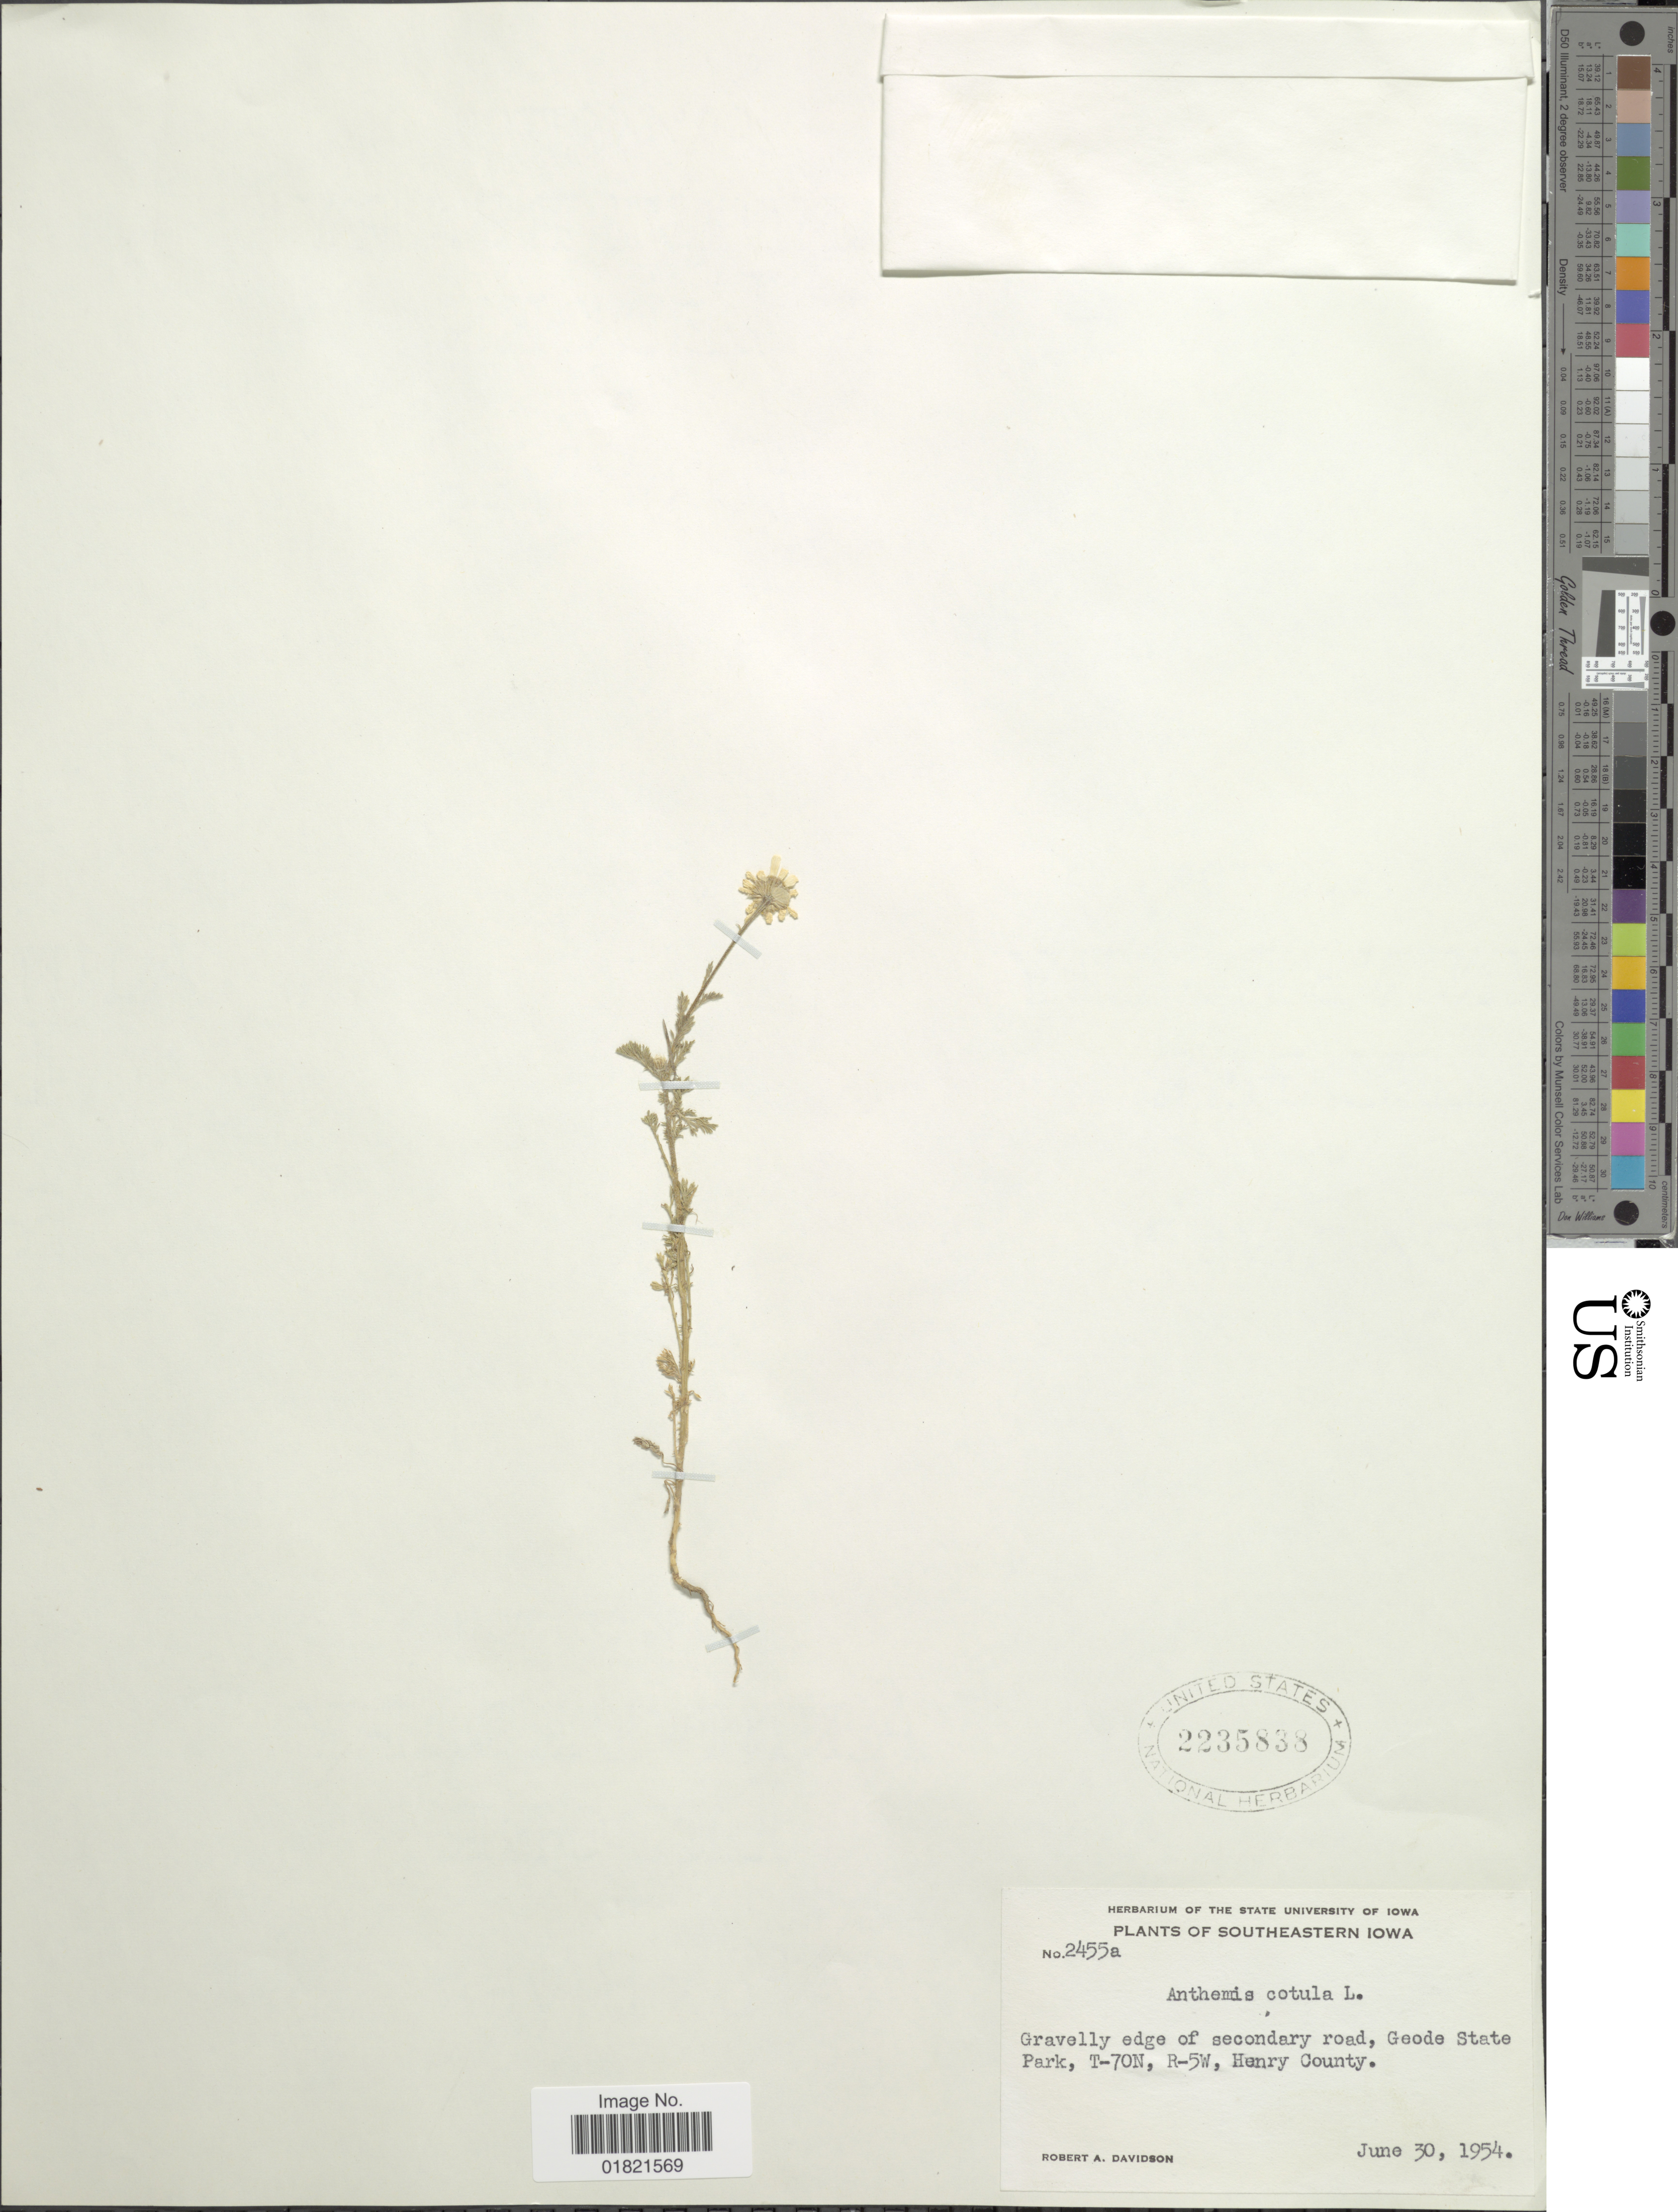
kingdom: Plantae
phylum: Tracheophyta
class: Magnoliopsida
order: Asterales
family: Asteraceae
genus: Anthemis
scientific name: Anthemis cotula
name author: L.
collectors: R. A. Davidson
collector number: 2455a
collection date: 1954-06-30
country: United States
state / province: Iowa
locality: Southeastern Iowa, Gravelly edge of secondary road, Geode State Park, T-70N, R-5W, Henry County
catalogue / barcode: US 2235838